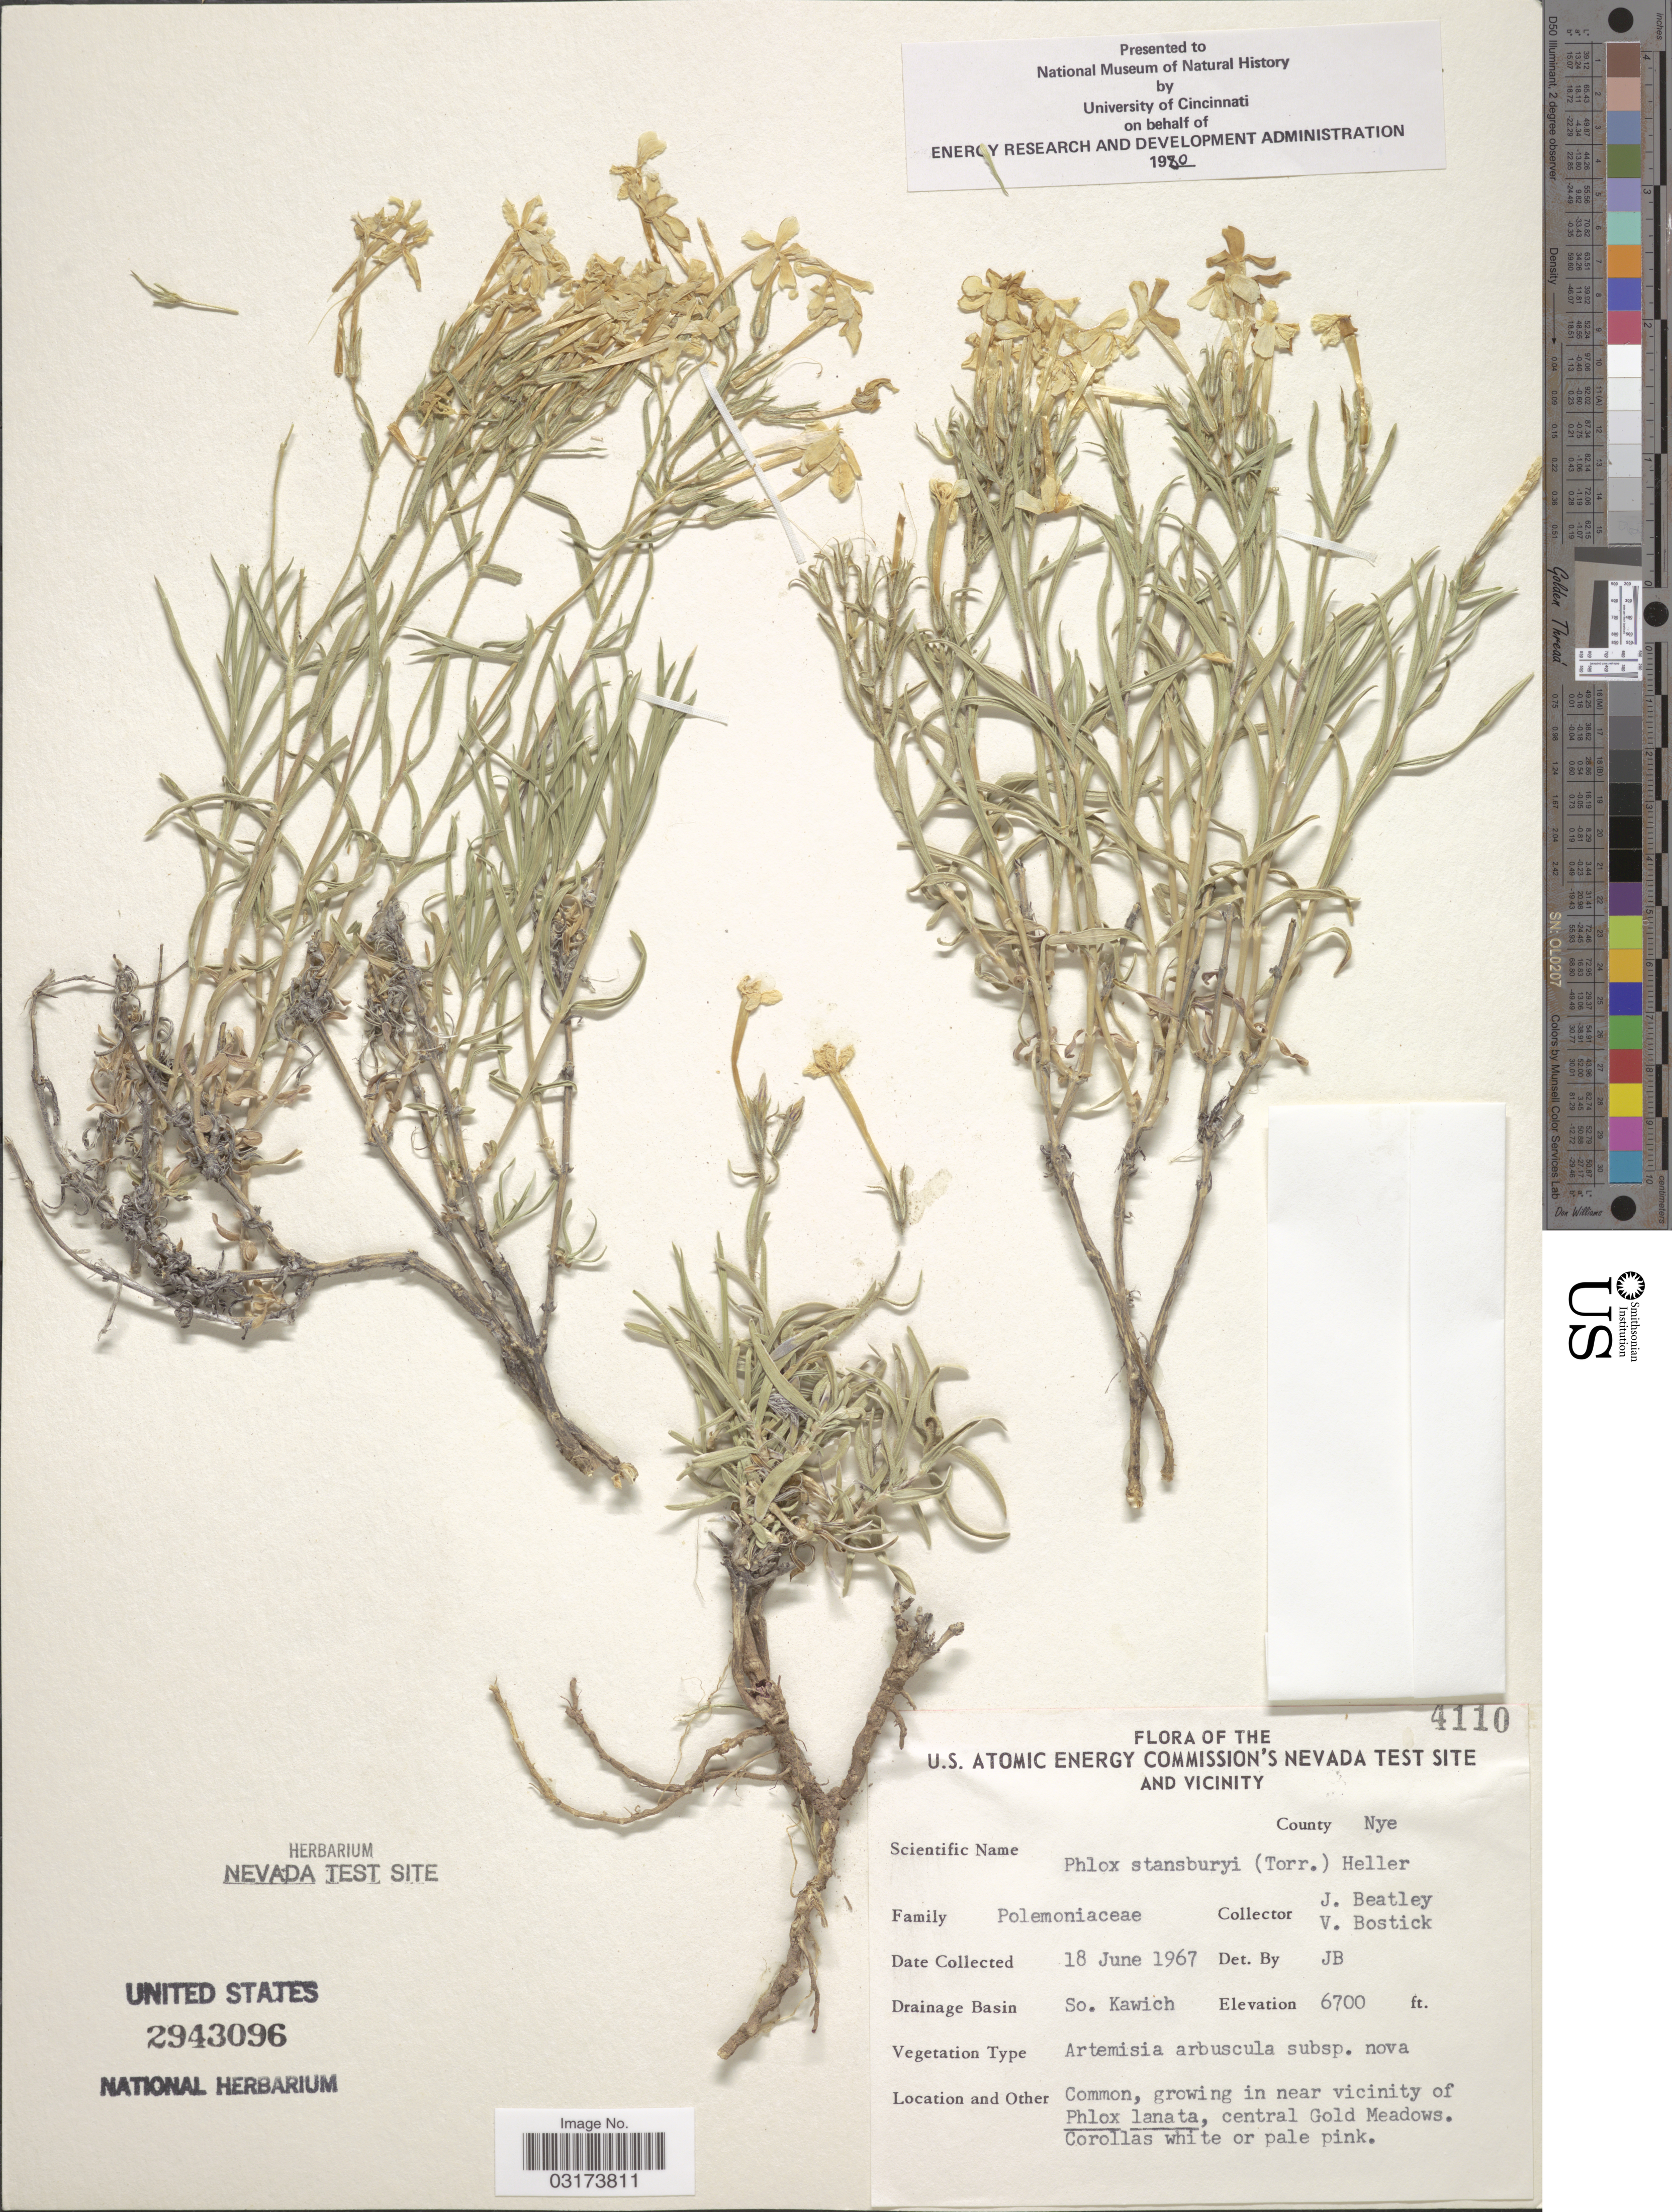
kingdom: Plantae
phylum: Tracheophyta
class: Magnoliopsida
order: Ericales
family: Polemoniaceae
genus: Phlox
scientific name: Phlox stansburyi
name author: (Torr.) A. Heller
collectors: J. C. Beatley & V. Bostick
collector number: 4110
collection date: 1967-06-18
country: United States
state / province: Nevada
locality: U.S. Atomic Energy Commision's Nevada Test Site and Vicinity. County Nye. Drainage So. Kawich. Central Gold Meadows.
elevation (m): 2042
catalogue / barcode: US 2943096